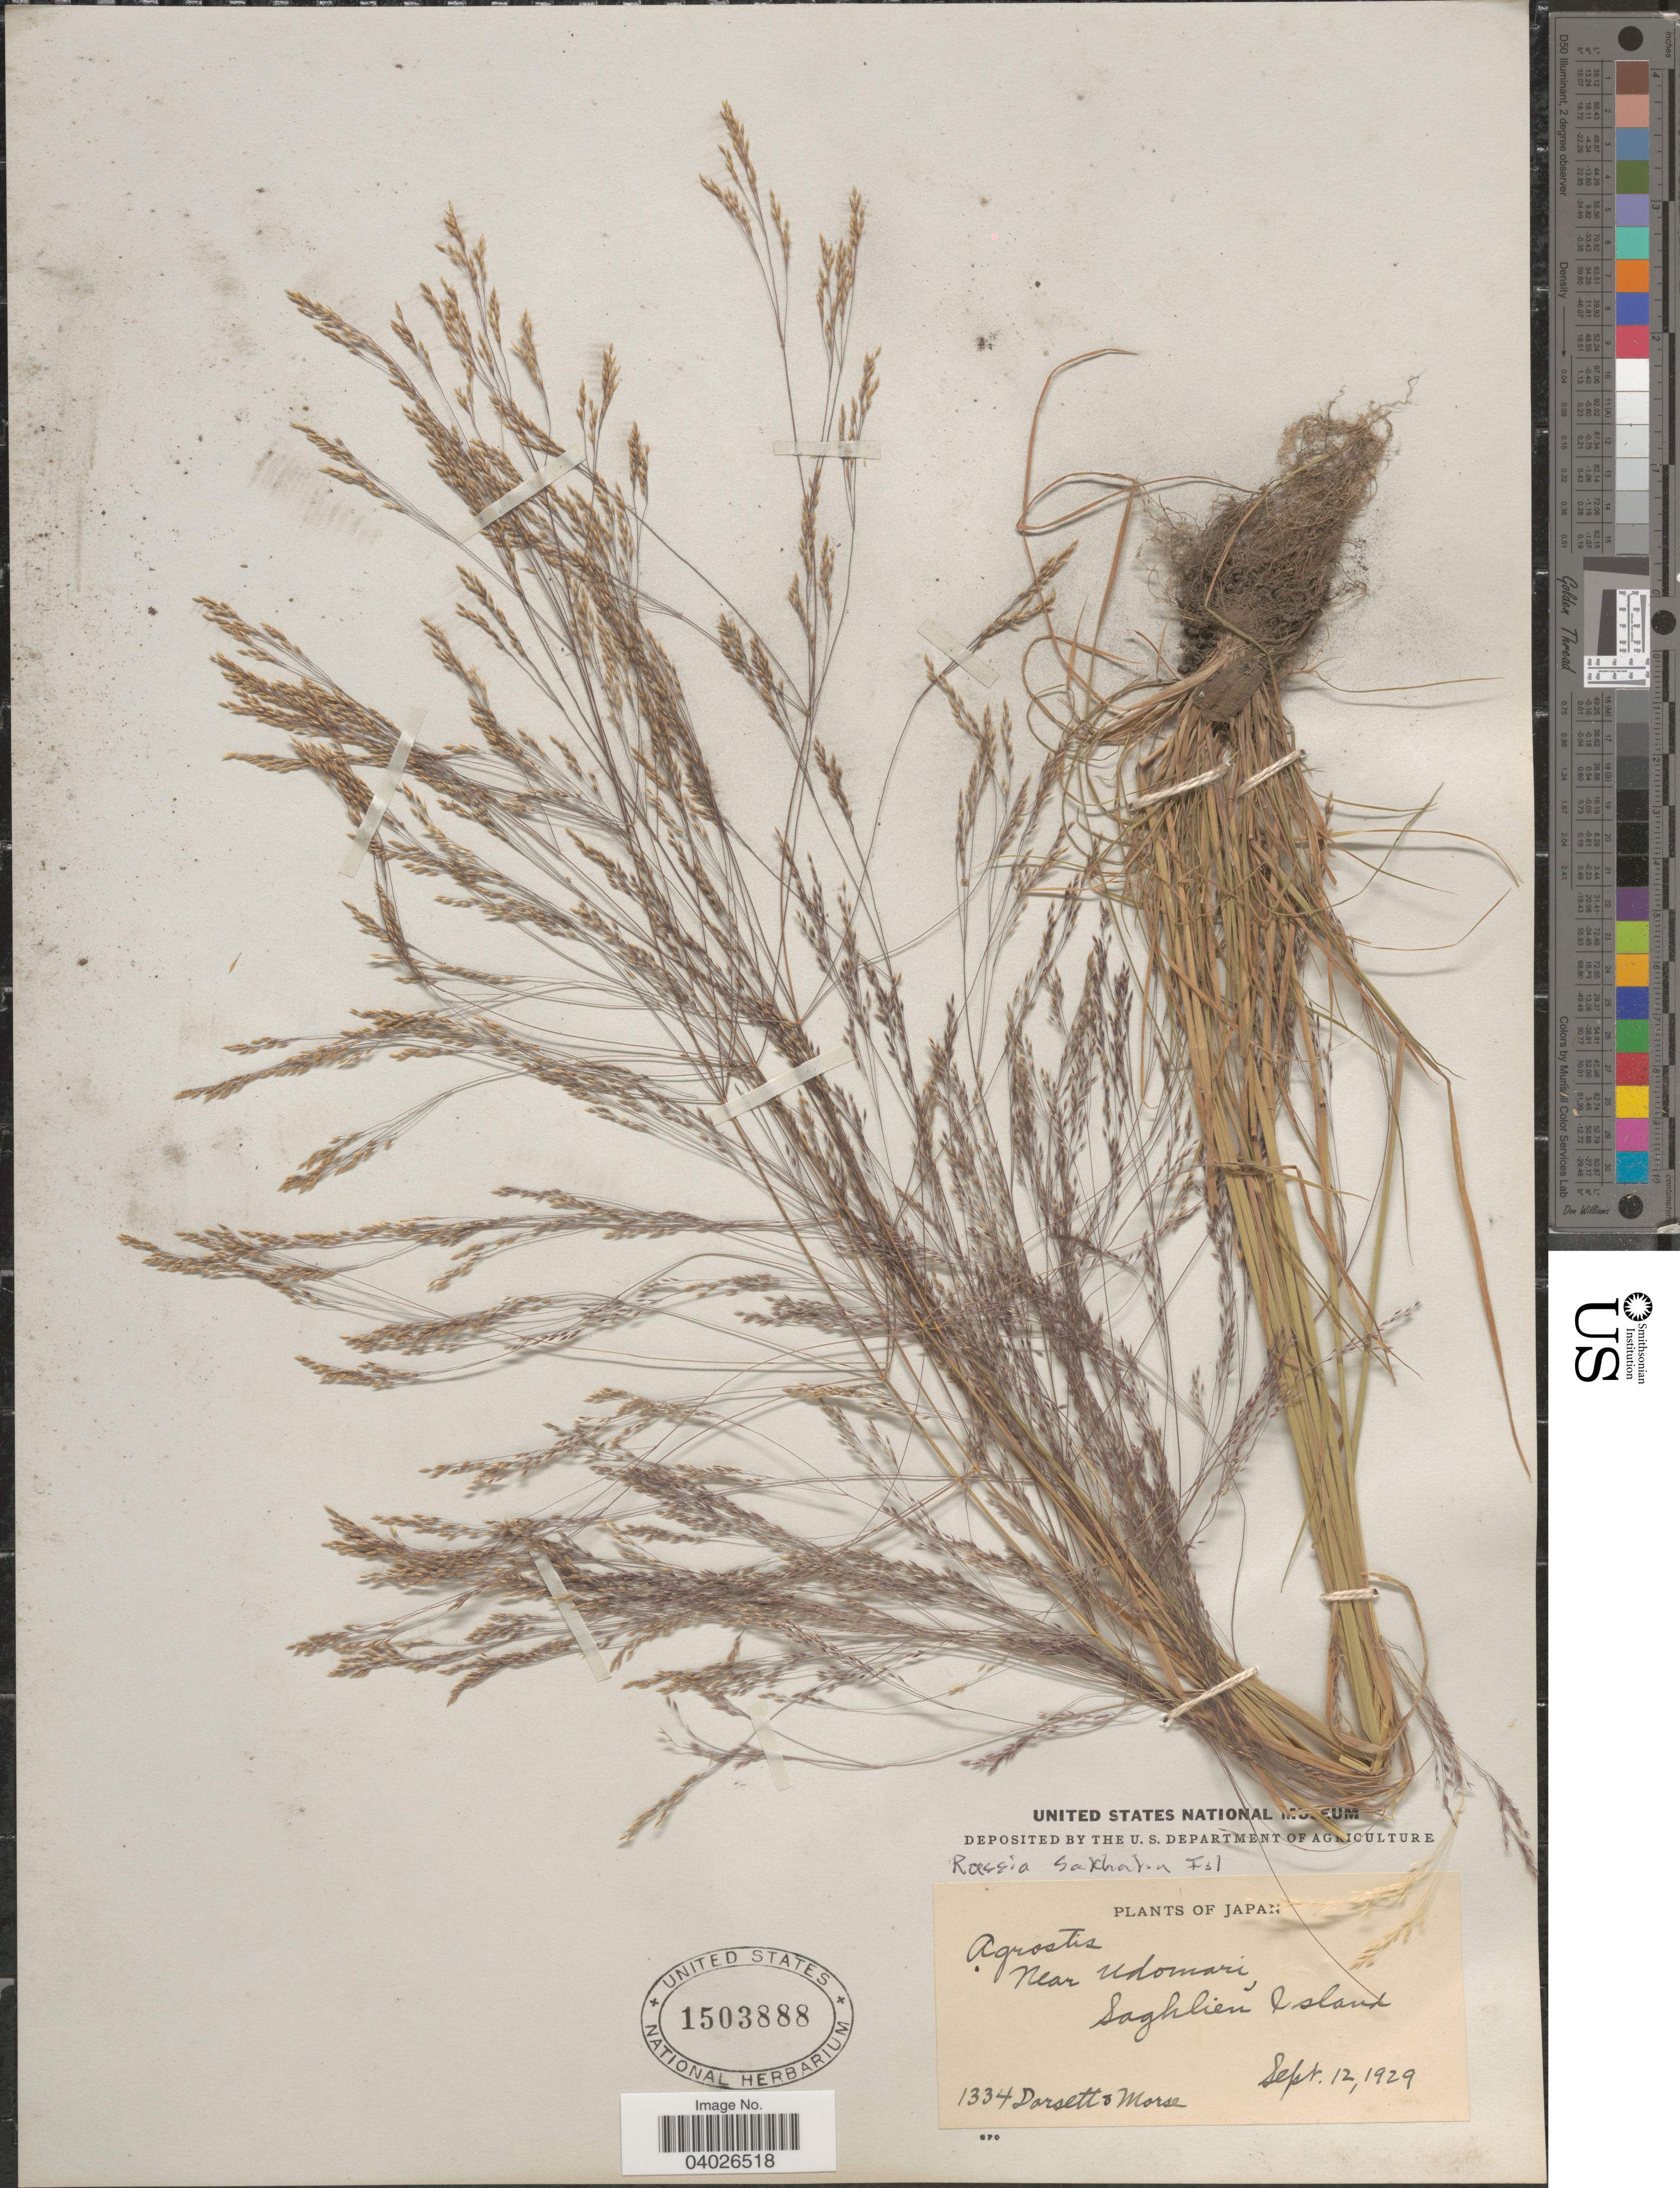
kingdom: Plantae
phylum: Tracheophyta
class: Liliopsida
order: Poales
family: Poaceae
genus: Agrostis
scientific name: Agrostis scabra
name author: Willd.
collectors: -- Dorsett & -. Morse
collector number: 1334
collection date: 1929-09-12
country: Japan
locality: Near Udomari, Saghlien Island.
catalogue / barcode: US 1503888